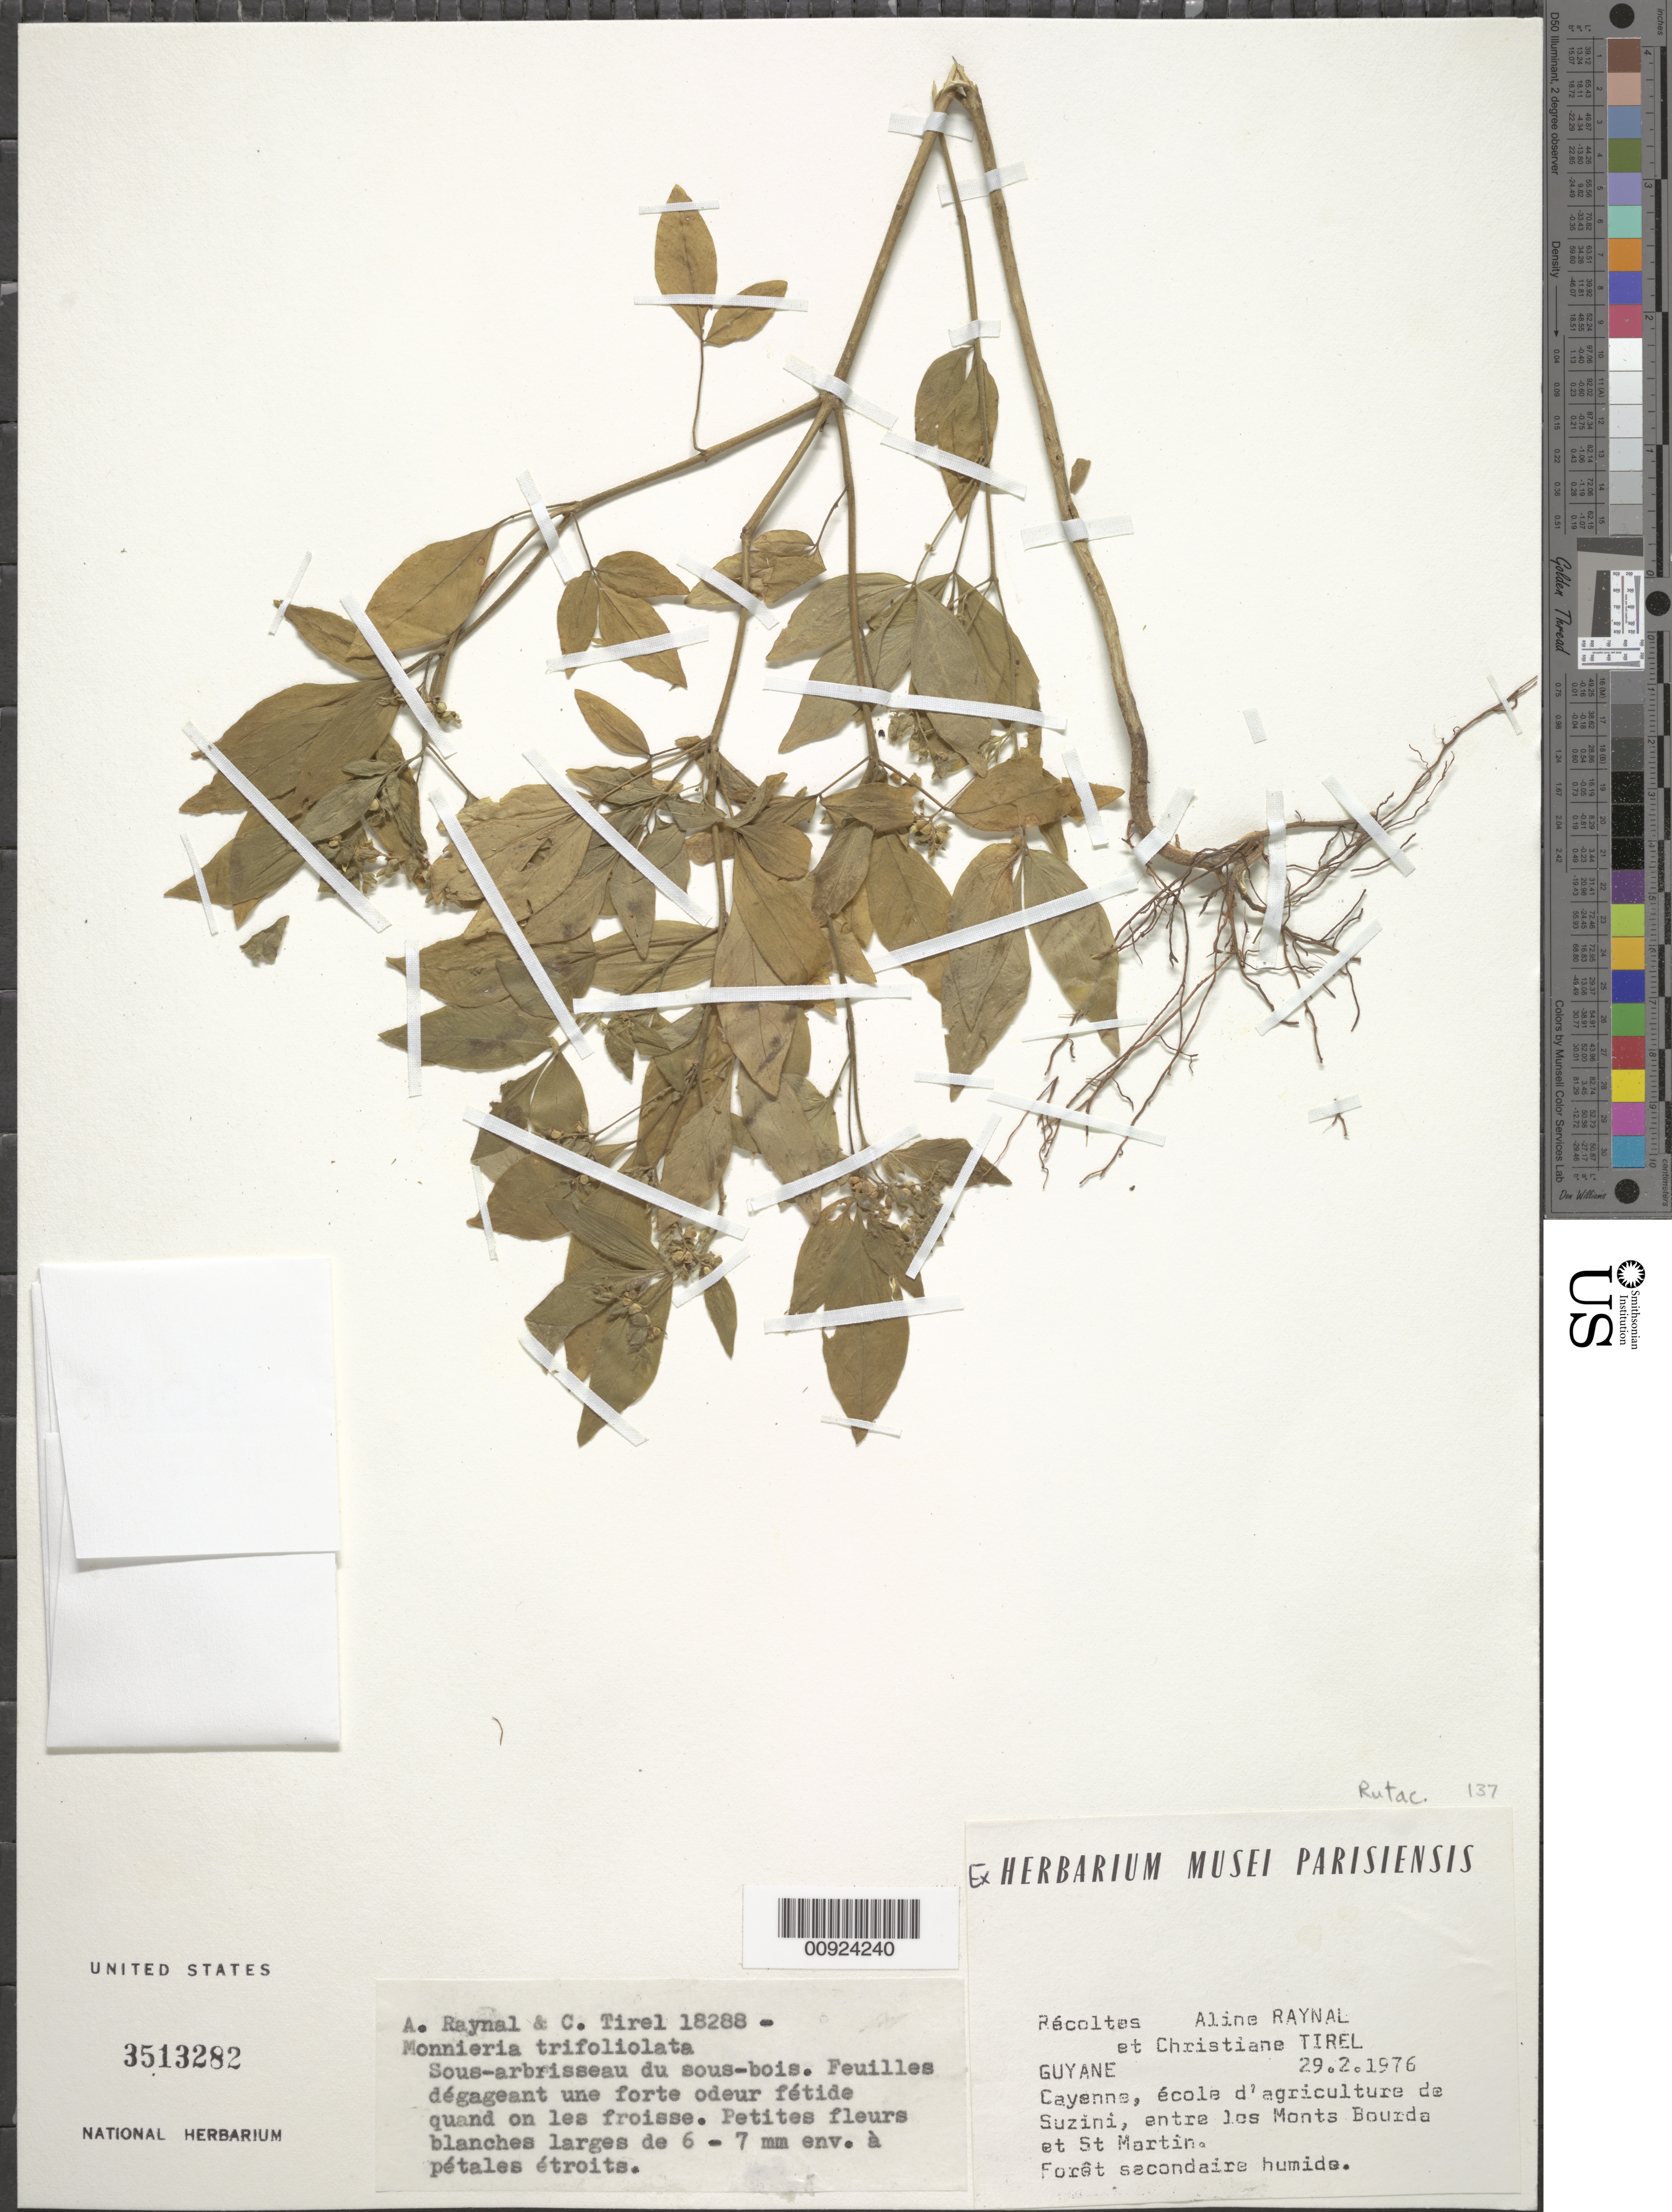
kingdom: Plantae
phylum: Tracheophyta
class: Magnoliopsida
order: Sapindales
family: Rutaceae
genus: Ertela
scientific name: Ertela trifolia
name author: (L.) Kuntze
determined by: Strong, Mark T., (BOT), Smithsonian Institution - National Museum of Natural History (UNITED STATES)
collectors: A. M. Raynal & C. Tirel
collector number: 18288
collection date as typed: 29-Feb-76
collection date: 1976-02-29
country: French Guiana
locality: Cayenne, ecole d'agriculture de Suzini, entre les Monts Bourde et St Martin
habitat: Foret secondaire humide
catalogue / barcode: US 3513282